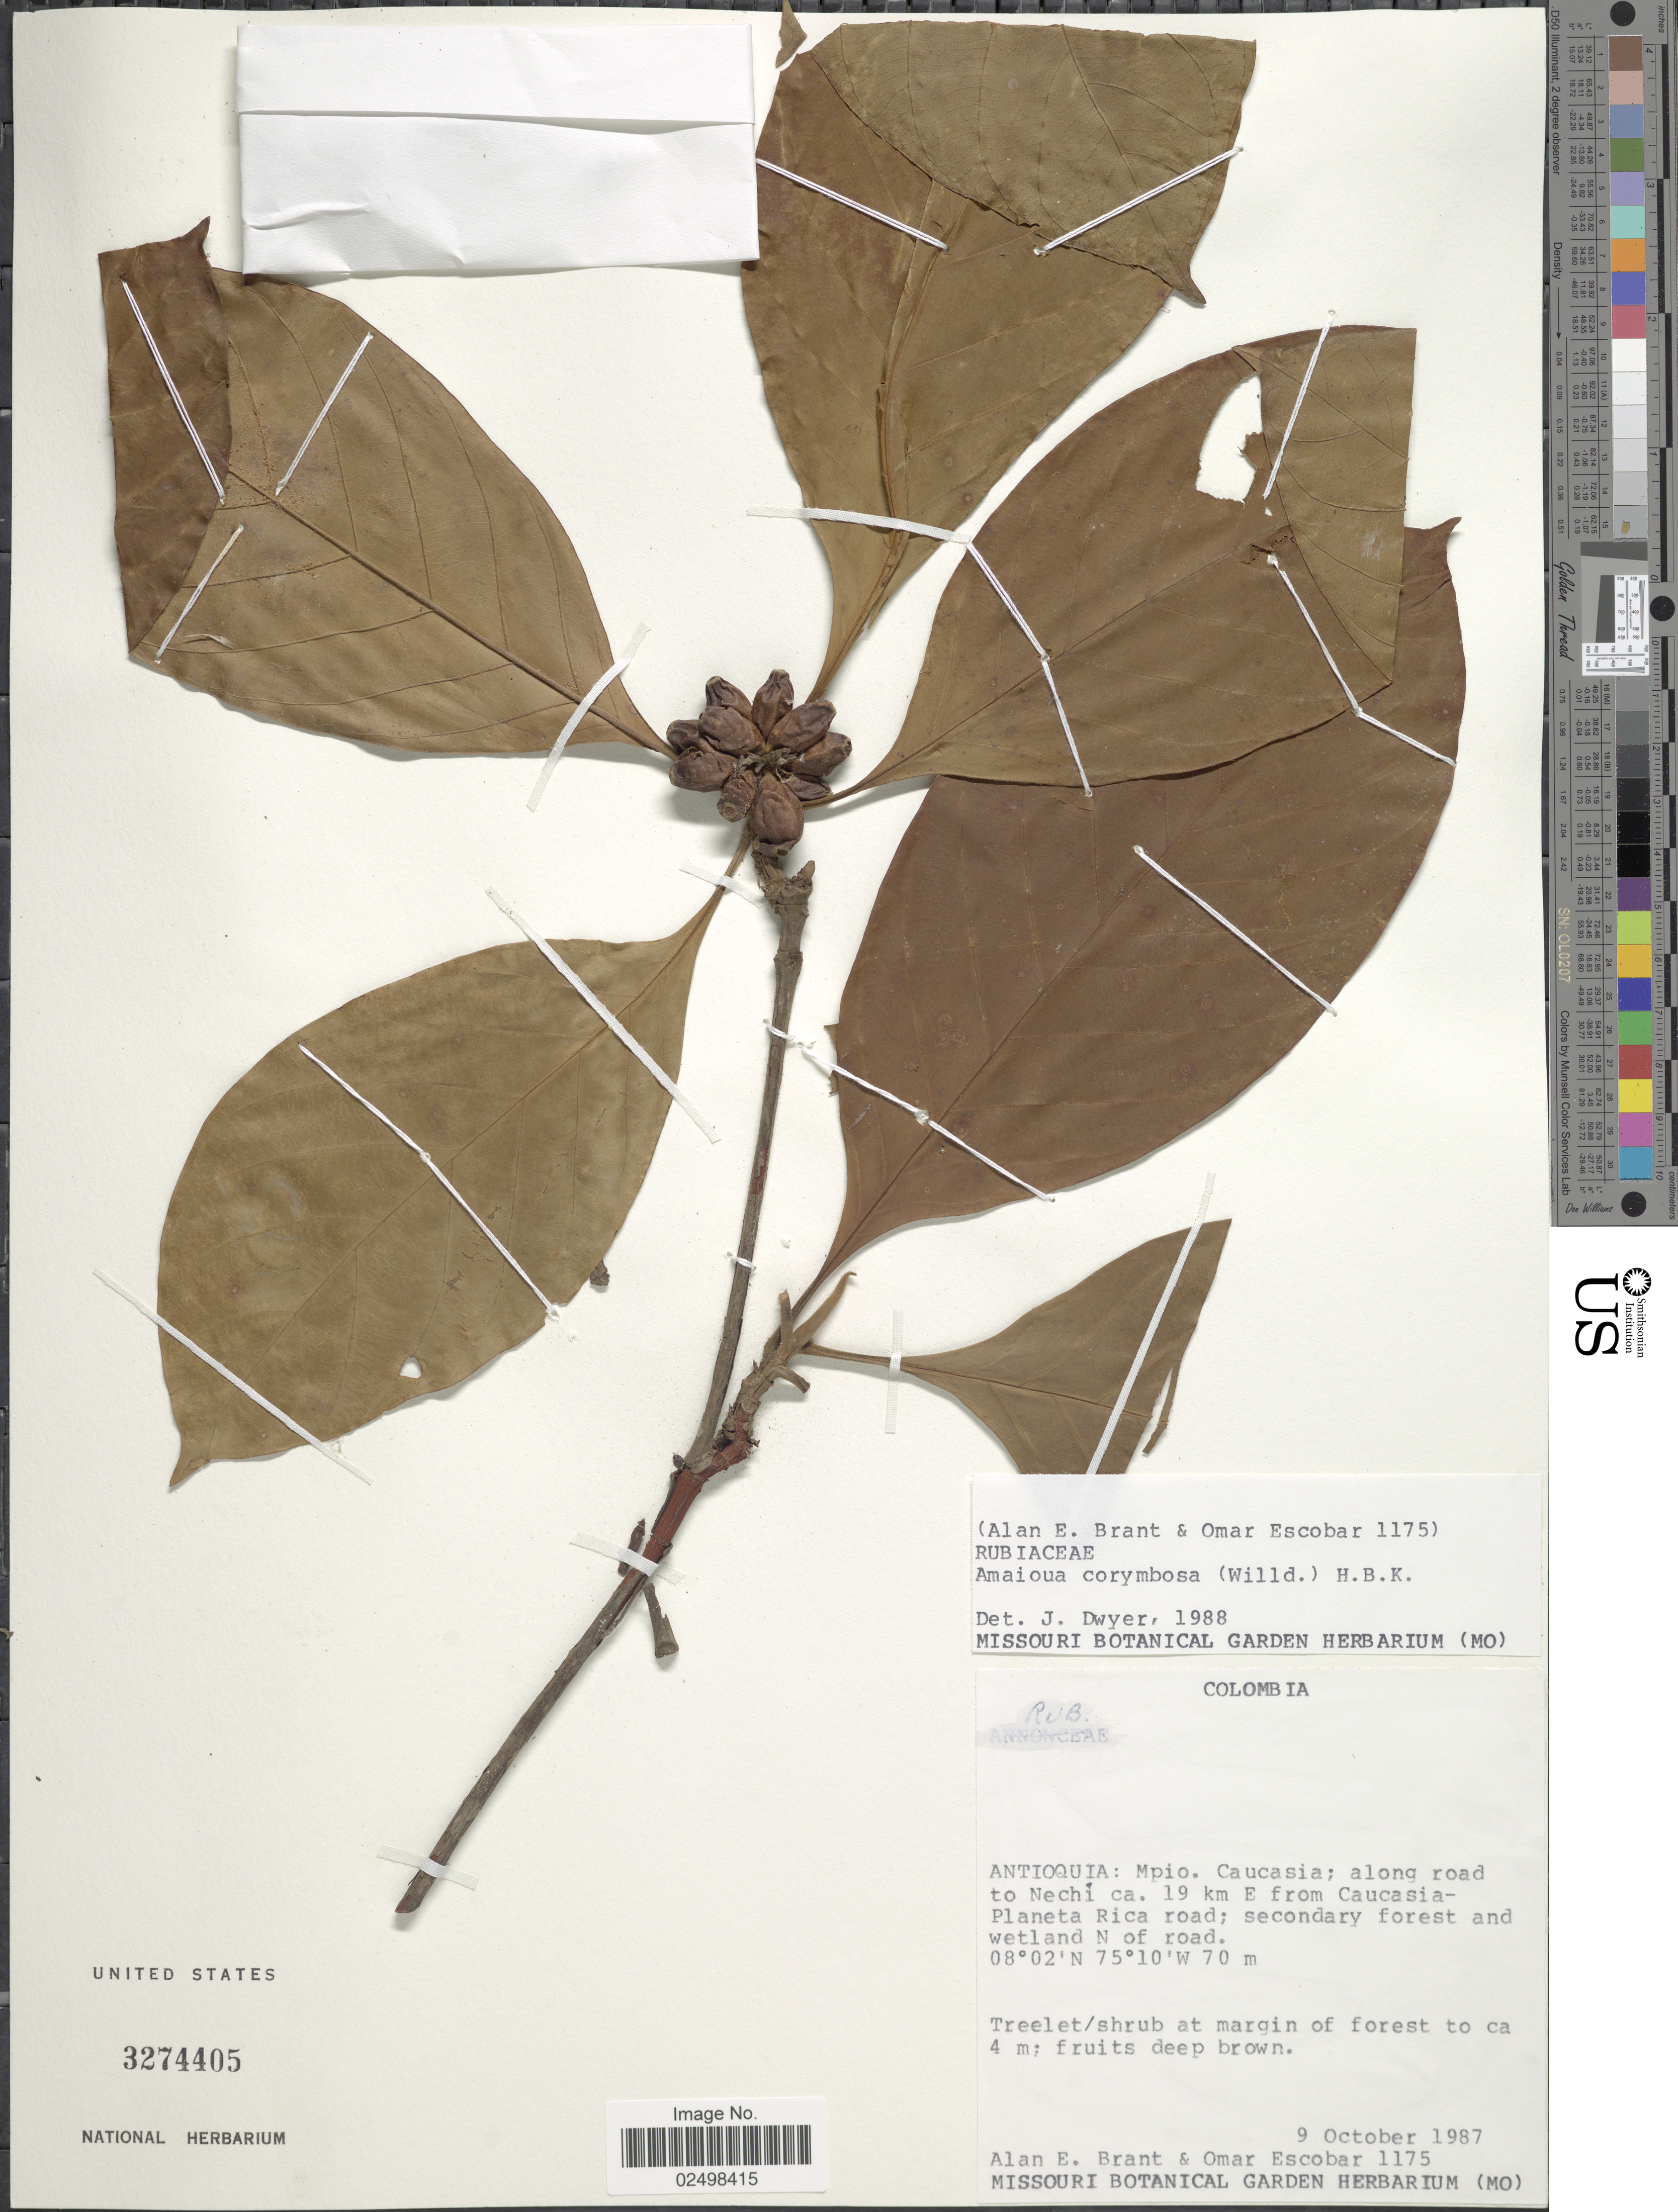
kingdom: Plantae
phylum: Tracheophyta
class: Magnoliopsida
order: Gentianales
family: Rubiaceae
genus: Amaioua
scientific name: Amaioua corymbosa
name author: Kunth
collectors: A. Brant & O. D. Escobar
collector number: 1175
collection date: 1987-10-09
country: Colombia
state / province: Antioquia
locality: Mpio. Caucasia; along road to nechi ca. 19 km E from Caucasia-Planeta Roca Road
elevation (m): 70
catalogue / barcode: US 3274405